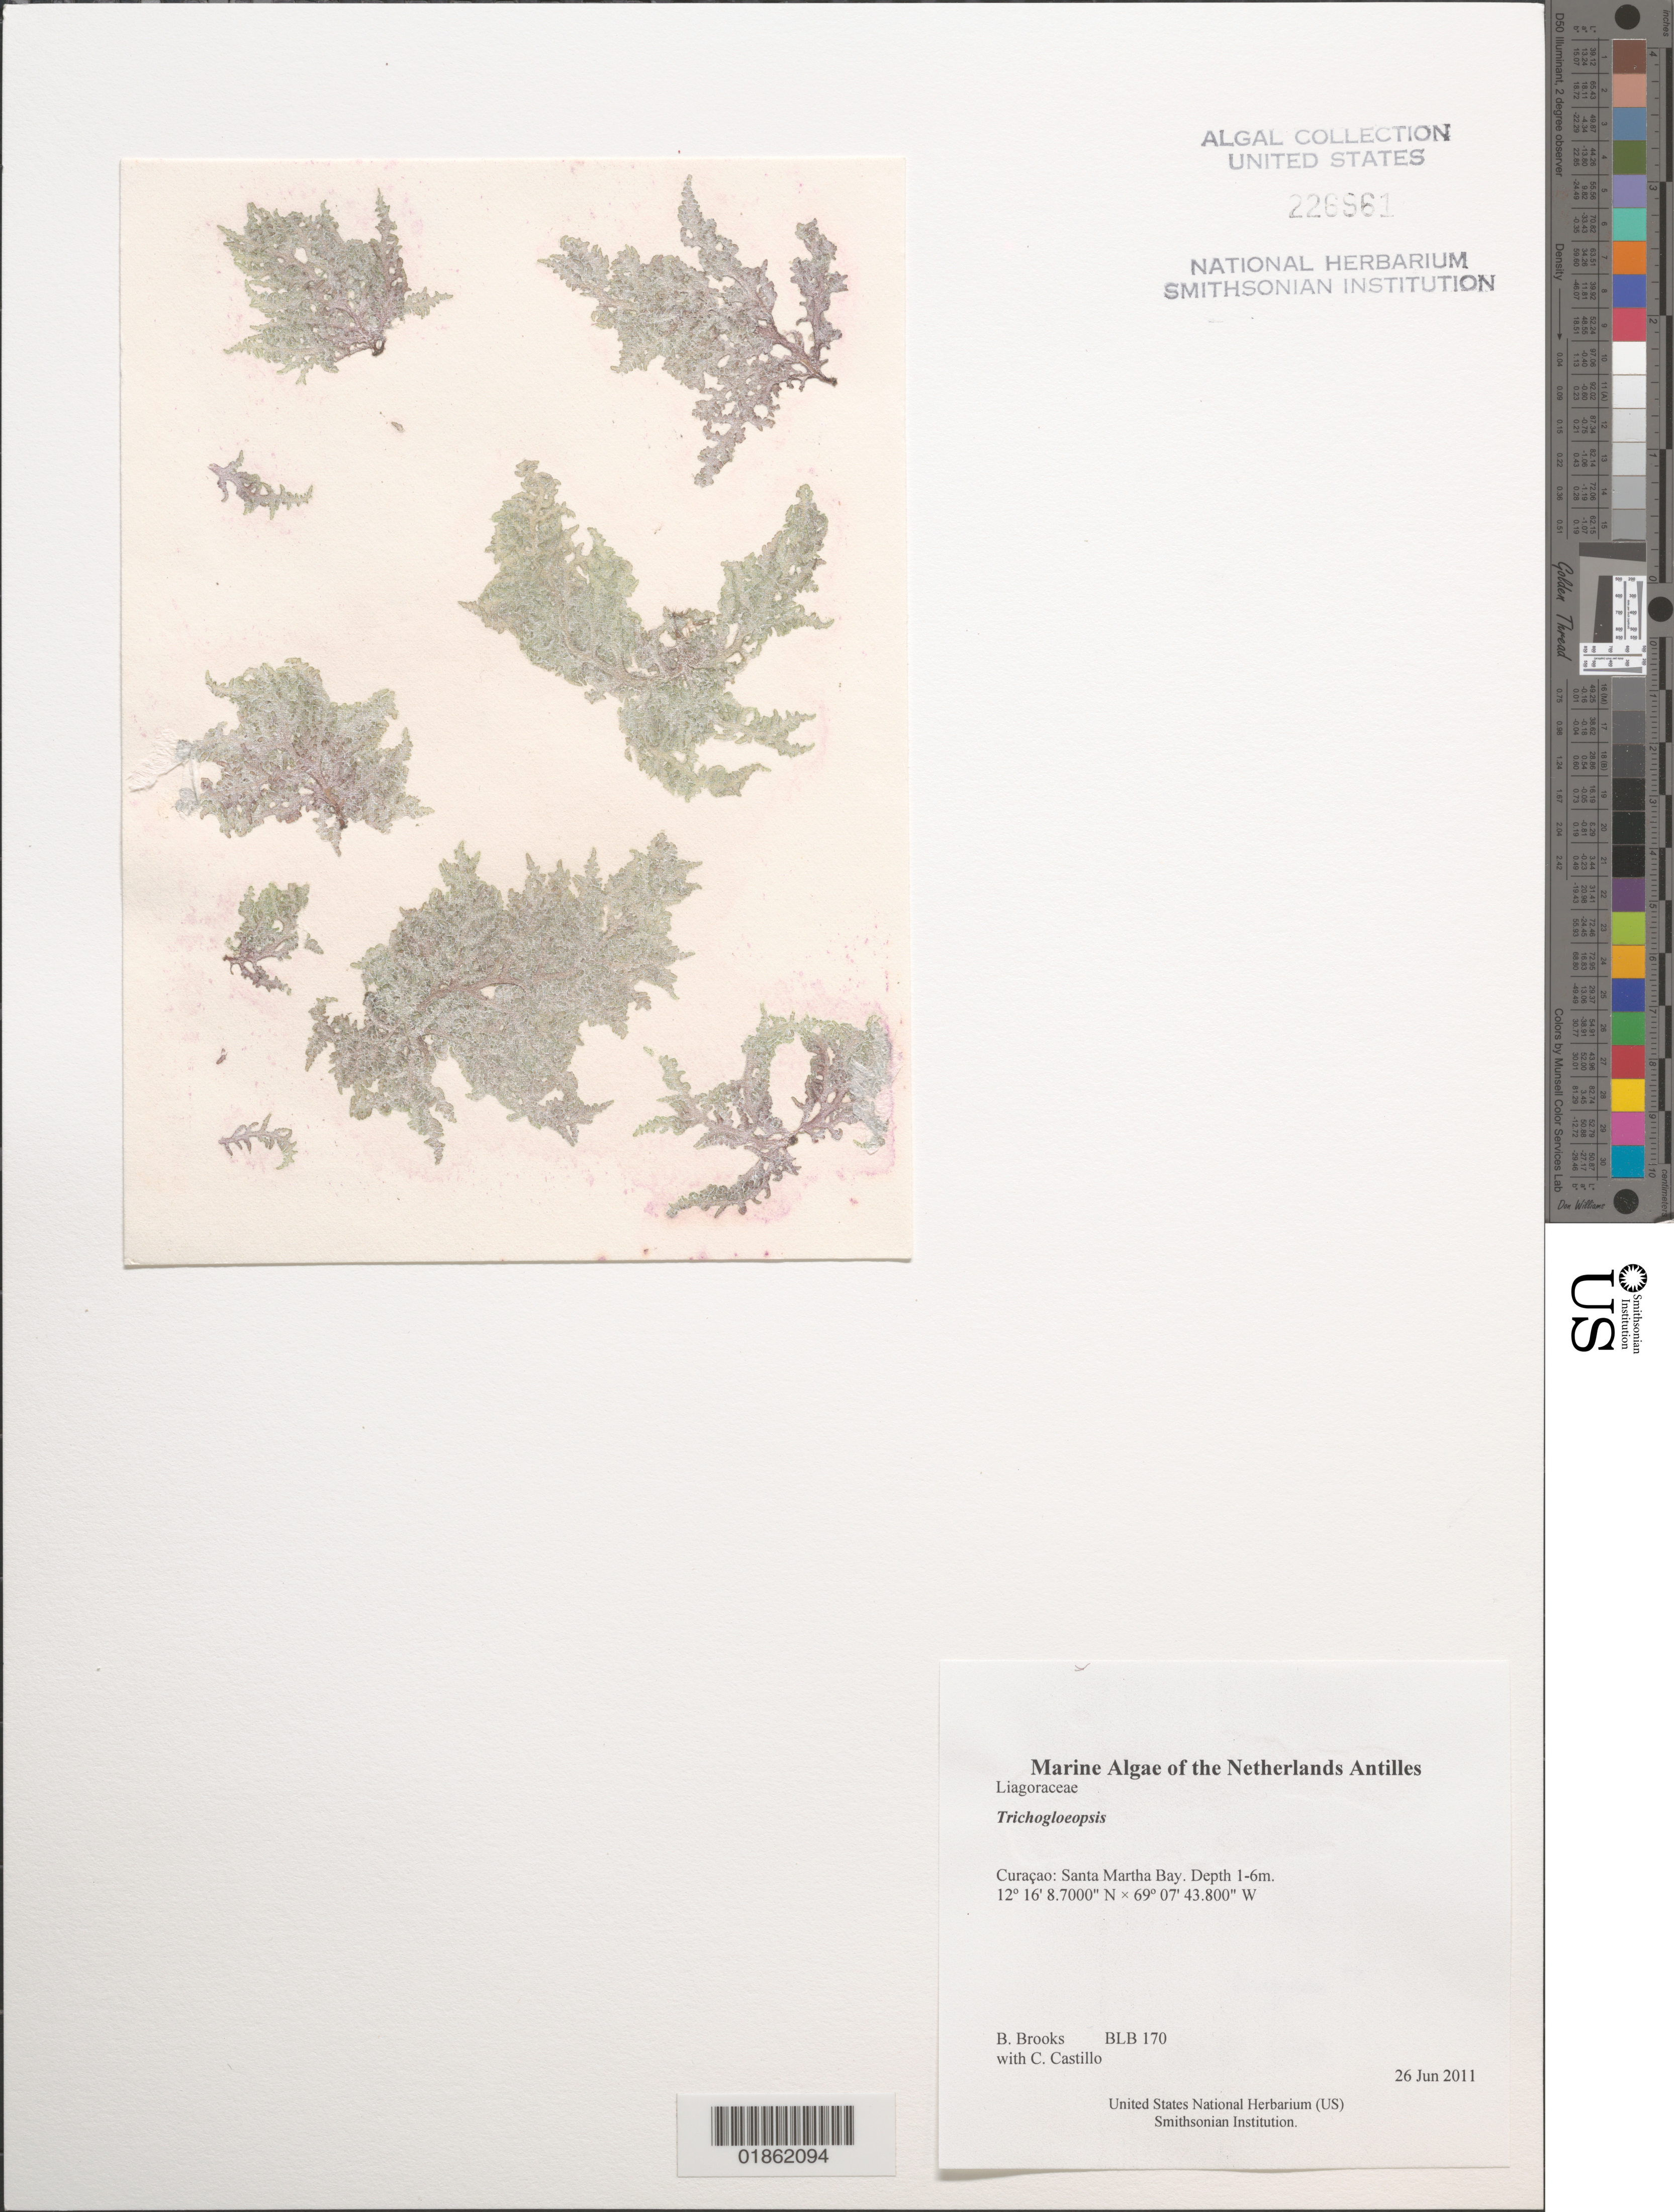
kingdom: Plantae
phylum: Rhodophyta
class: Florideophyceae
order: Nemaliales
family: Liagoraceae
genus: Trichogloeopsis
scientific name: Trichogloeopsis sp.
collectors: B. Brooks & C. Castillo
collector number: BLB 170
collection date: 2011-06-26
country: Curaçao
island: Curaçao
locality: Santa Martha Bay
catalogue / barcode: US 226961